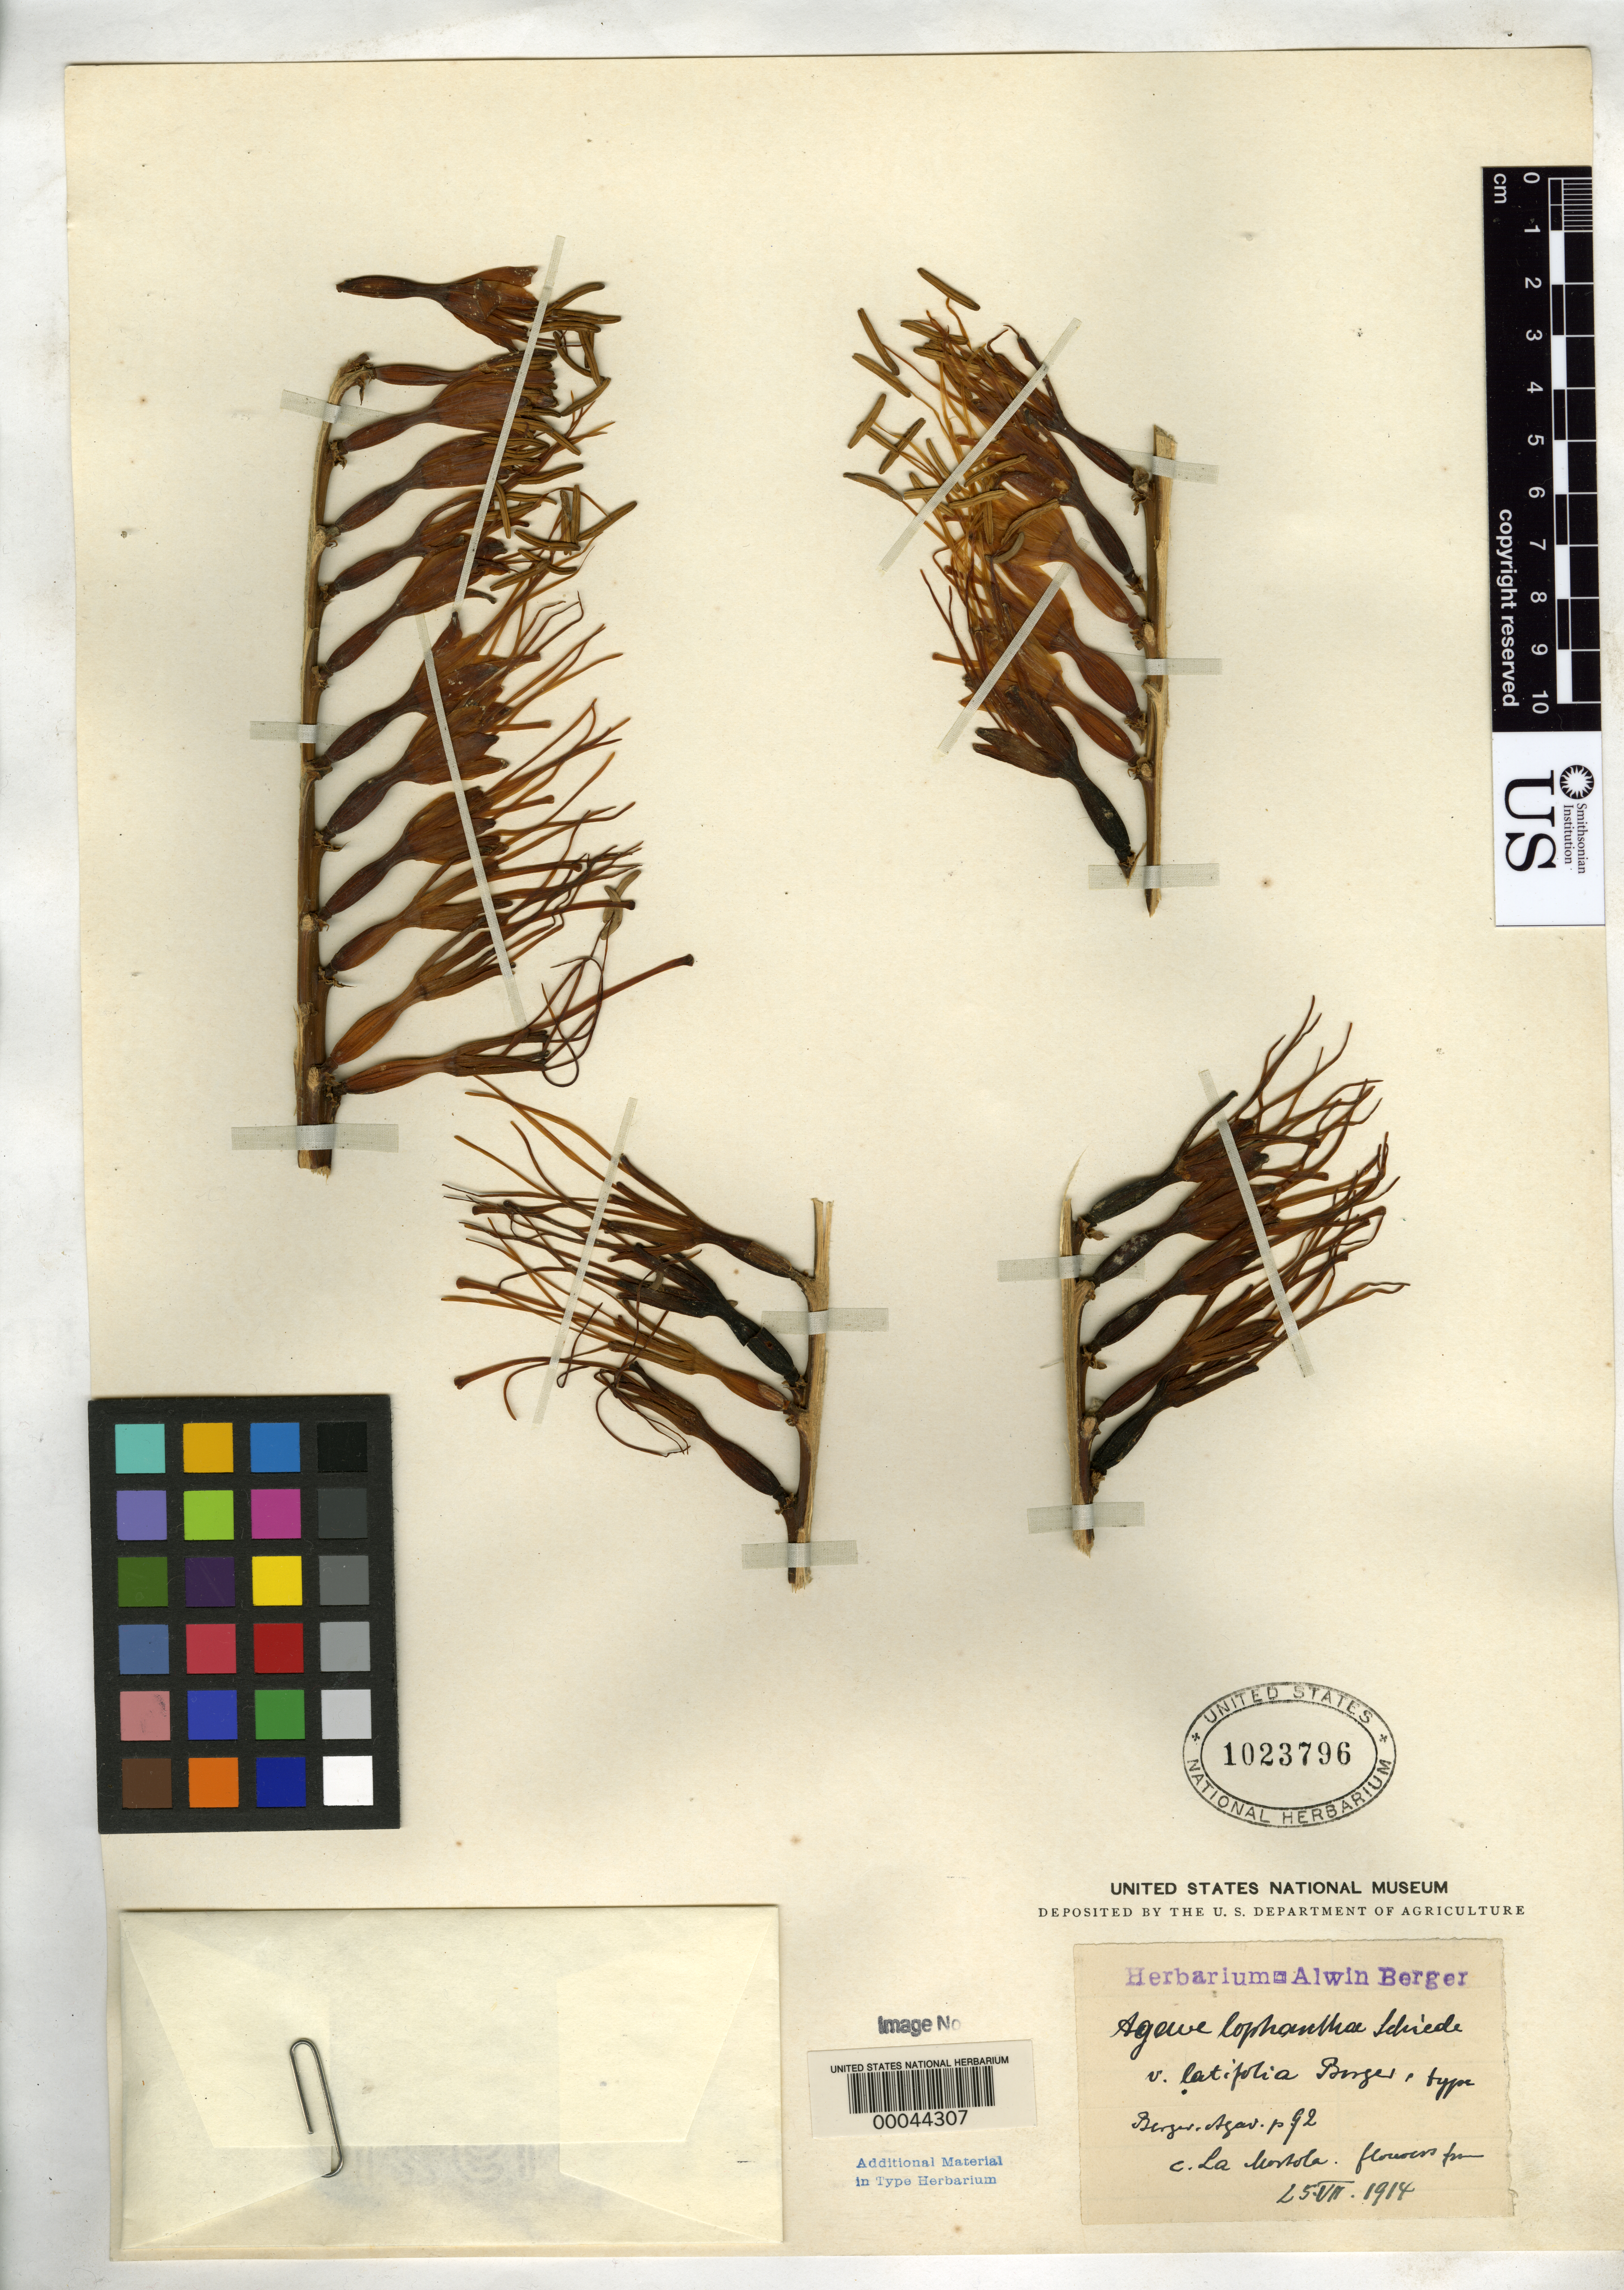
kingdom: Plantae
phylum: Tracheophyta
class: Liliopsida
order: Asparagales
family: Asparagaceae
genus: Agave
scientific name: Agave lophantha var. latifolia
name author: A. Berger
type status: Type Collection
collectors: ex herb. A. Berger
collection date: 1909-06-02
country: Mexico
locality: Cultivated at La Mortola, Italy.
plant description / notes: Specimen received from la mortola, ventimiglia, imperia, italy, 25 jul 1914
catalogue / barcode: US 1023796